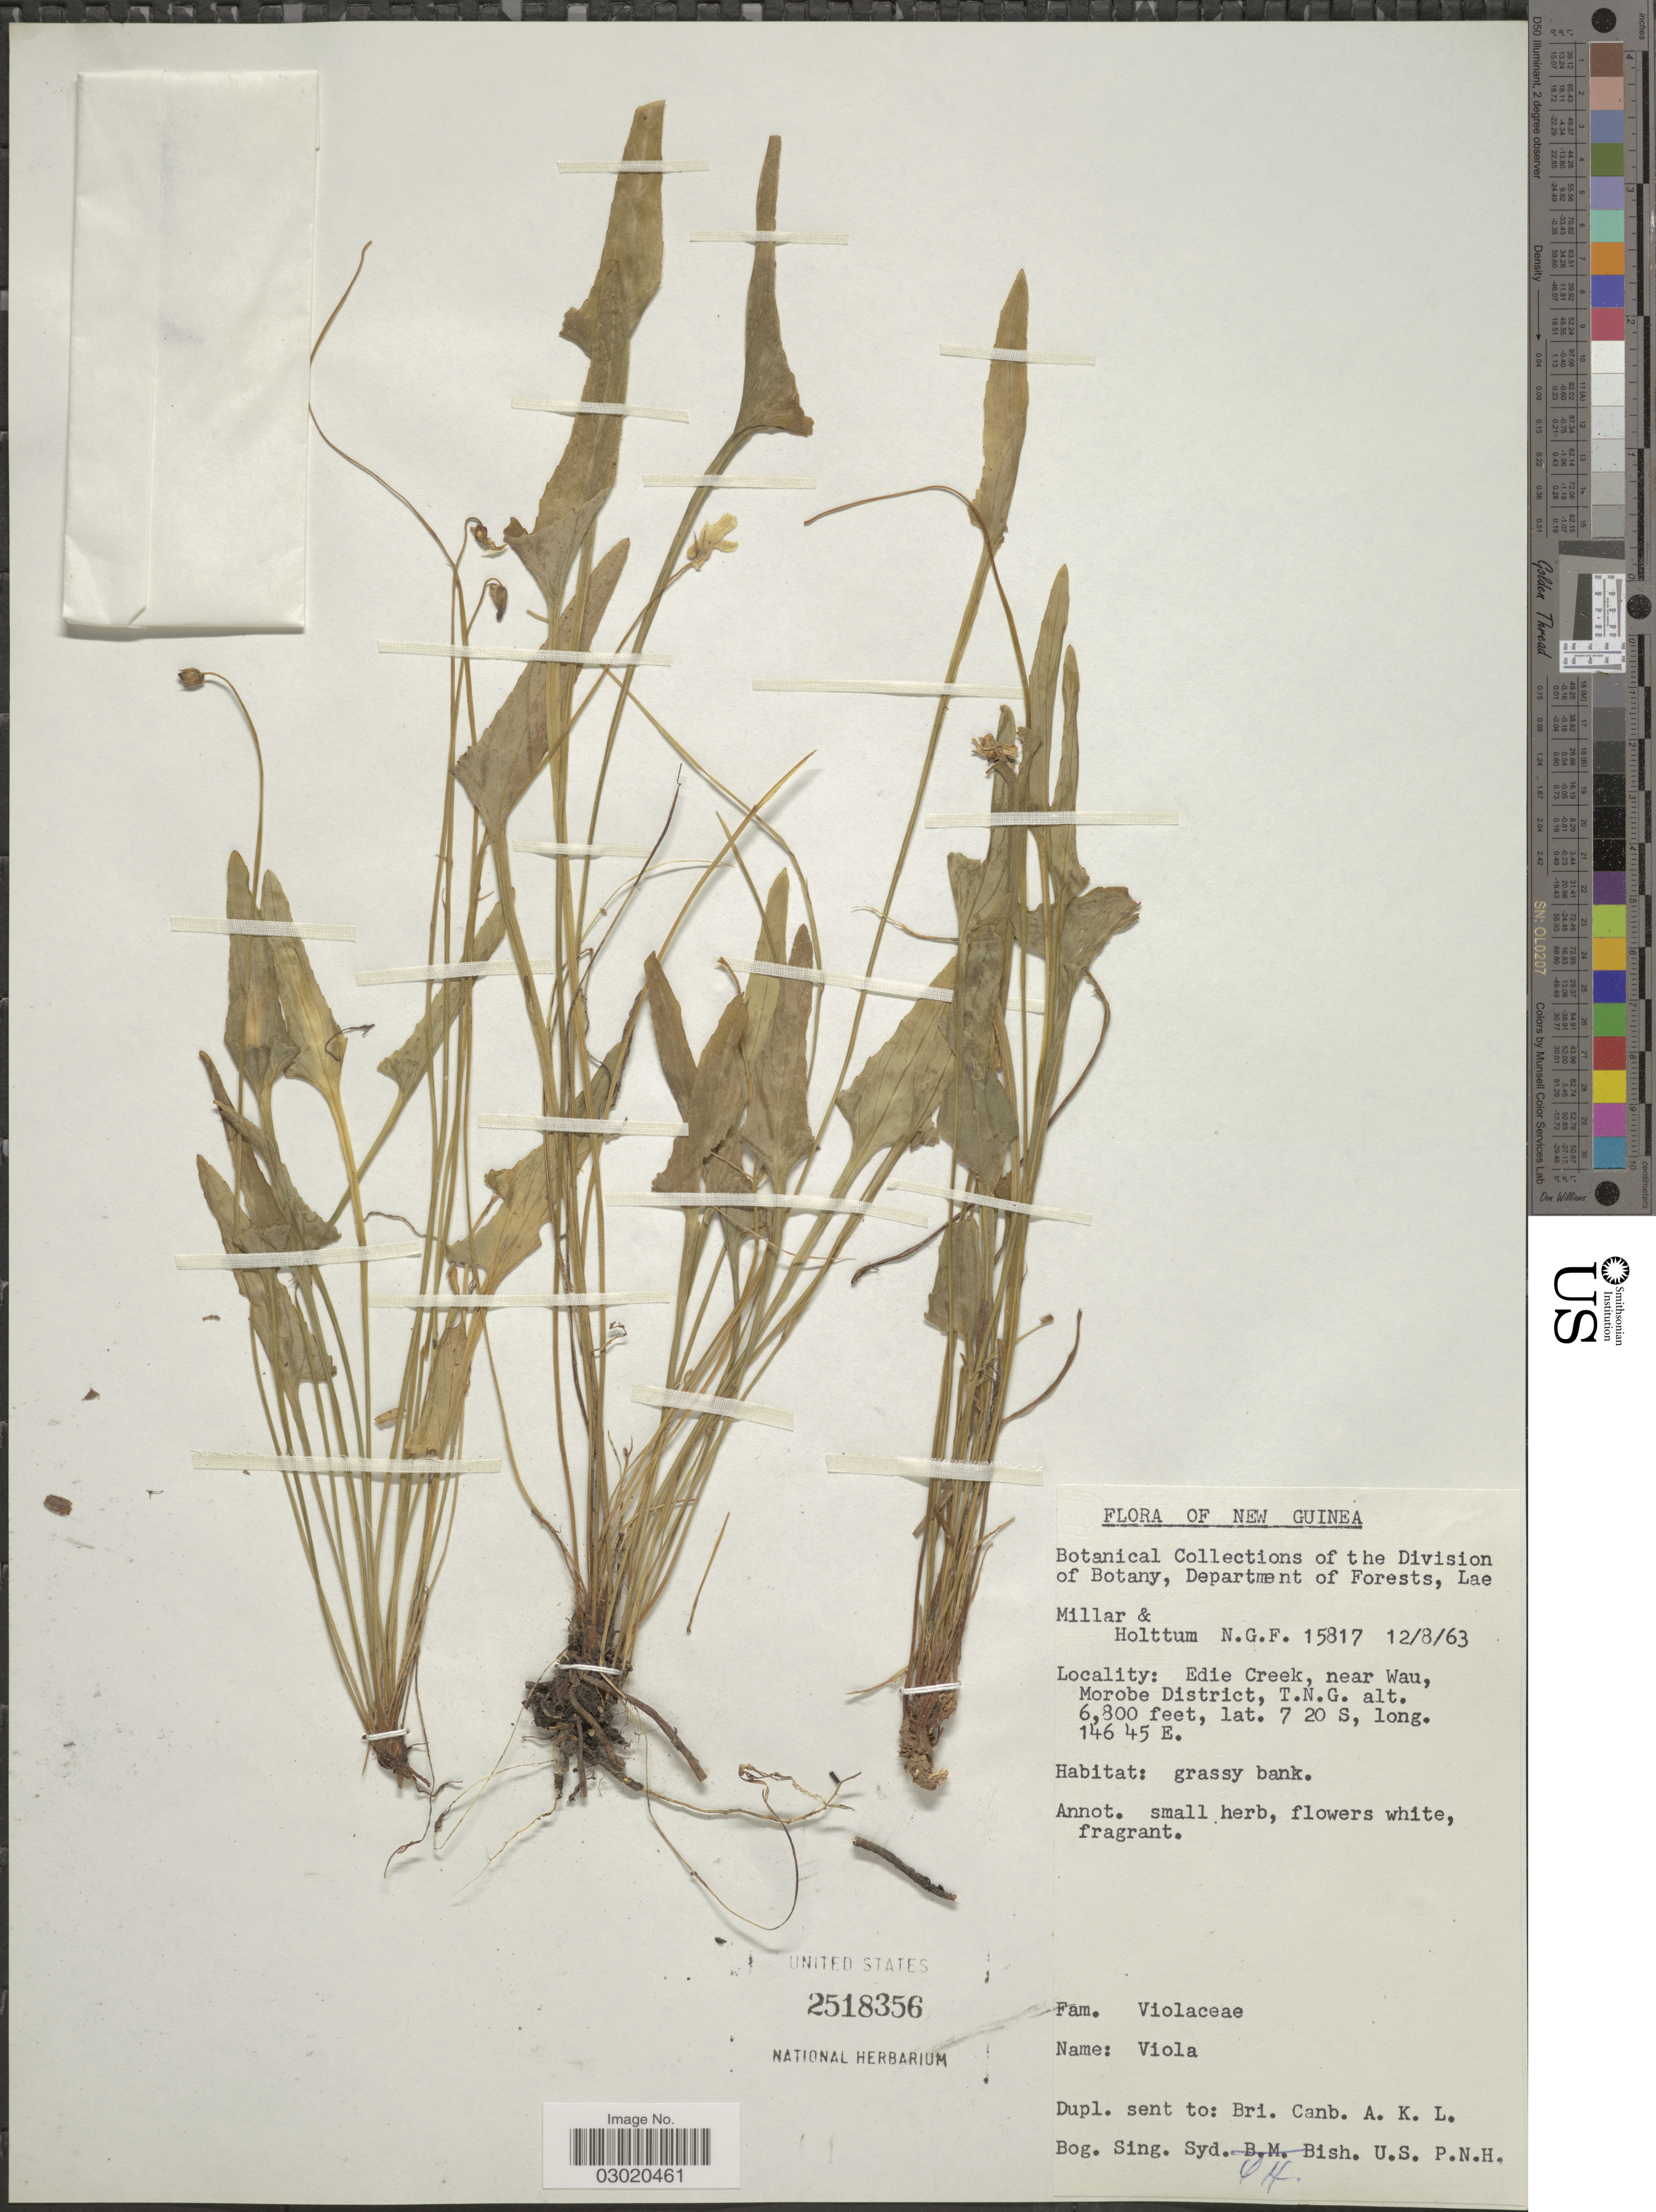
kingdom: Plantae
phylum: Tracheophyta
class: Magnoliopsida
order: Malpighiales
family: Violaceae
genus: Viola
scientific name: Viola betonicifolia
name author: Sm.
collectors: -. Millar & Holttum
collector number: N.G.F.15817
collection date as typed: Transcribed d/m/y: 12/8/63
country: Papua New Guinea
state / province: Morobe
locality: New Guinea. Edie Creek, near Wau, Morobe District, T. N. G.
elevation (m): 2073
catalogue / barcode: US 2518356